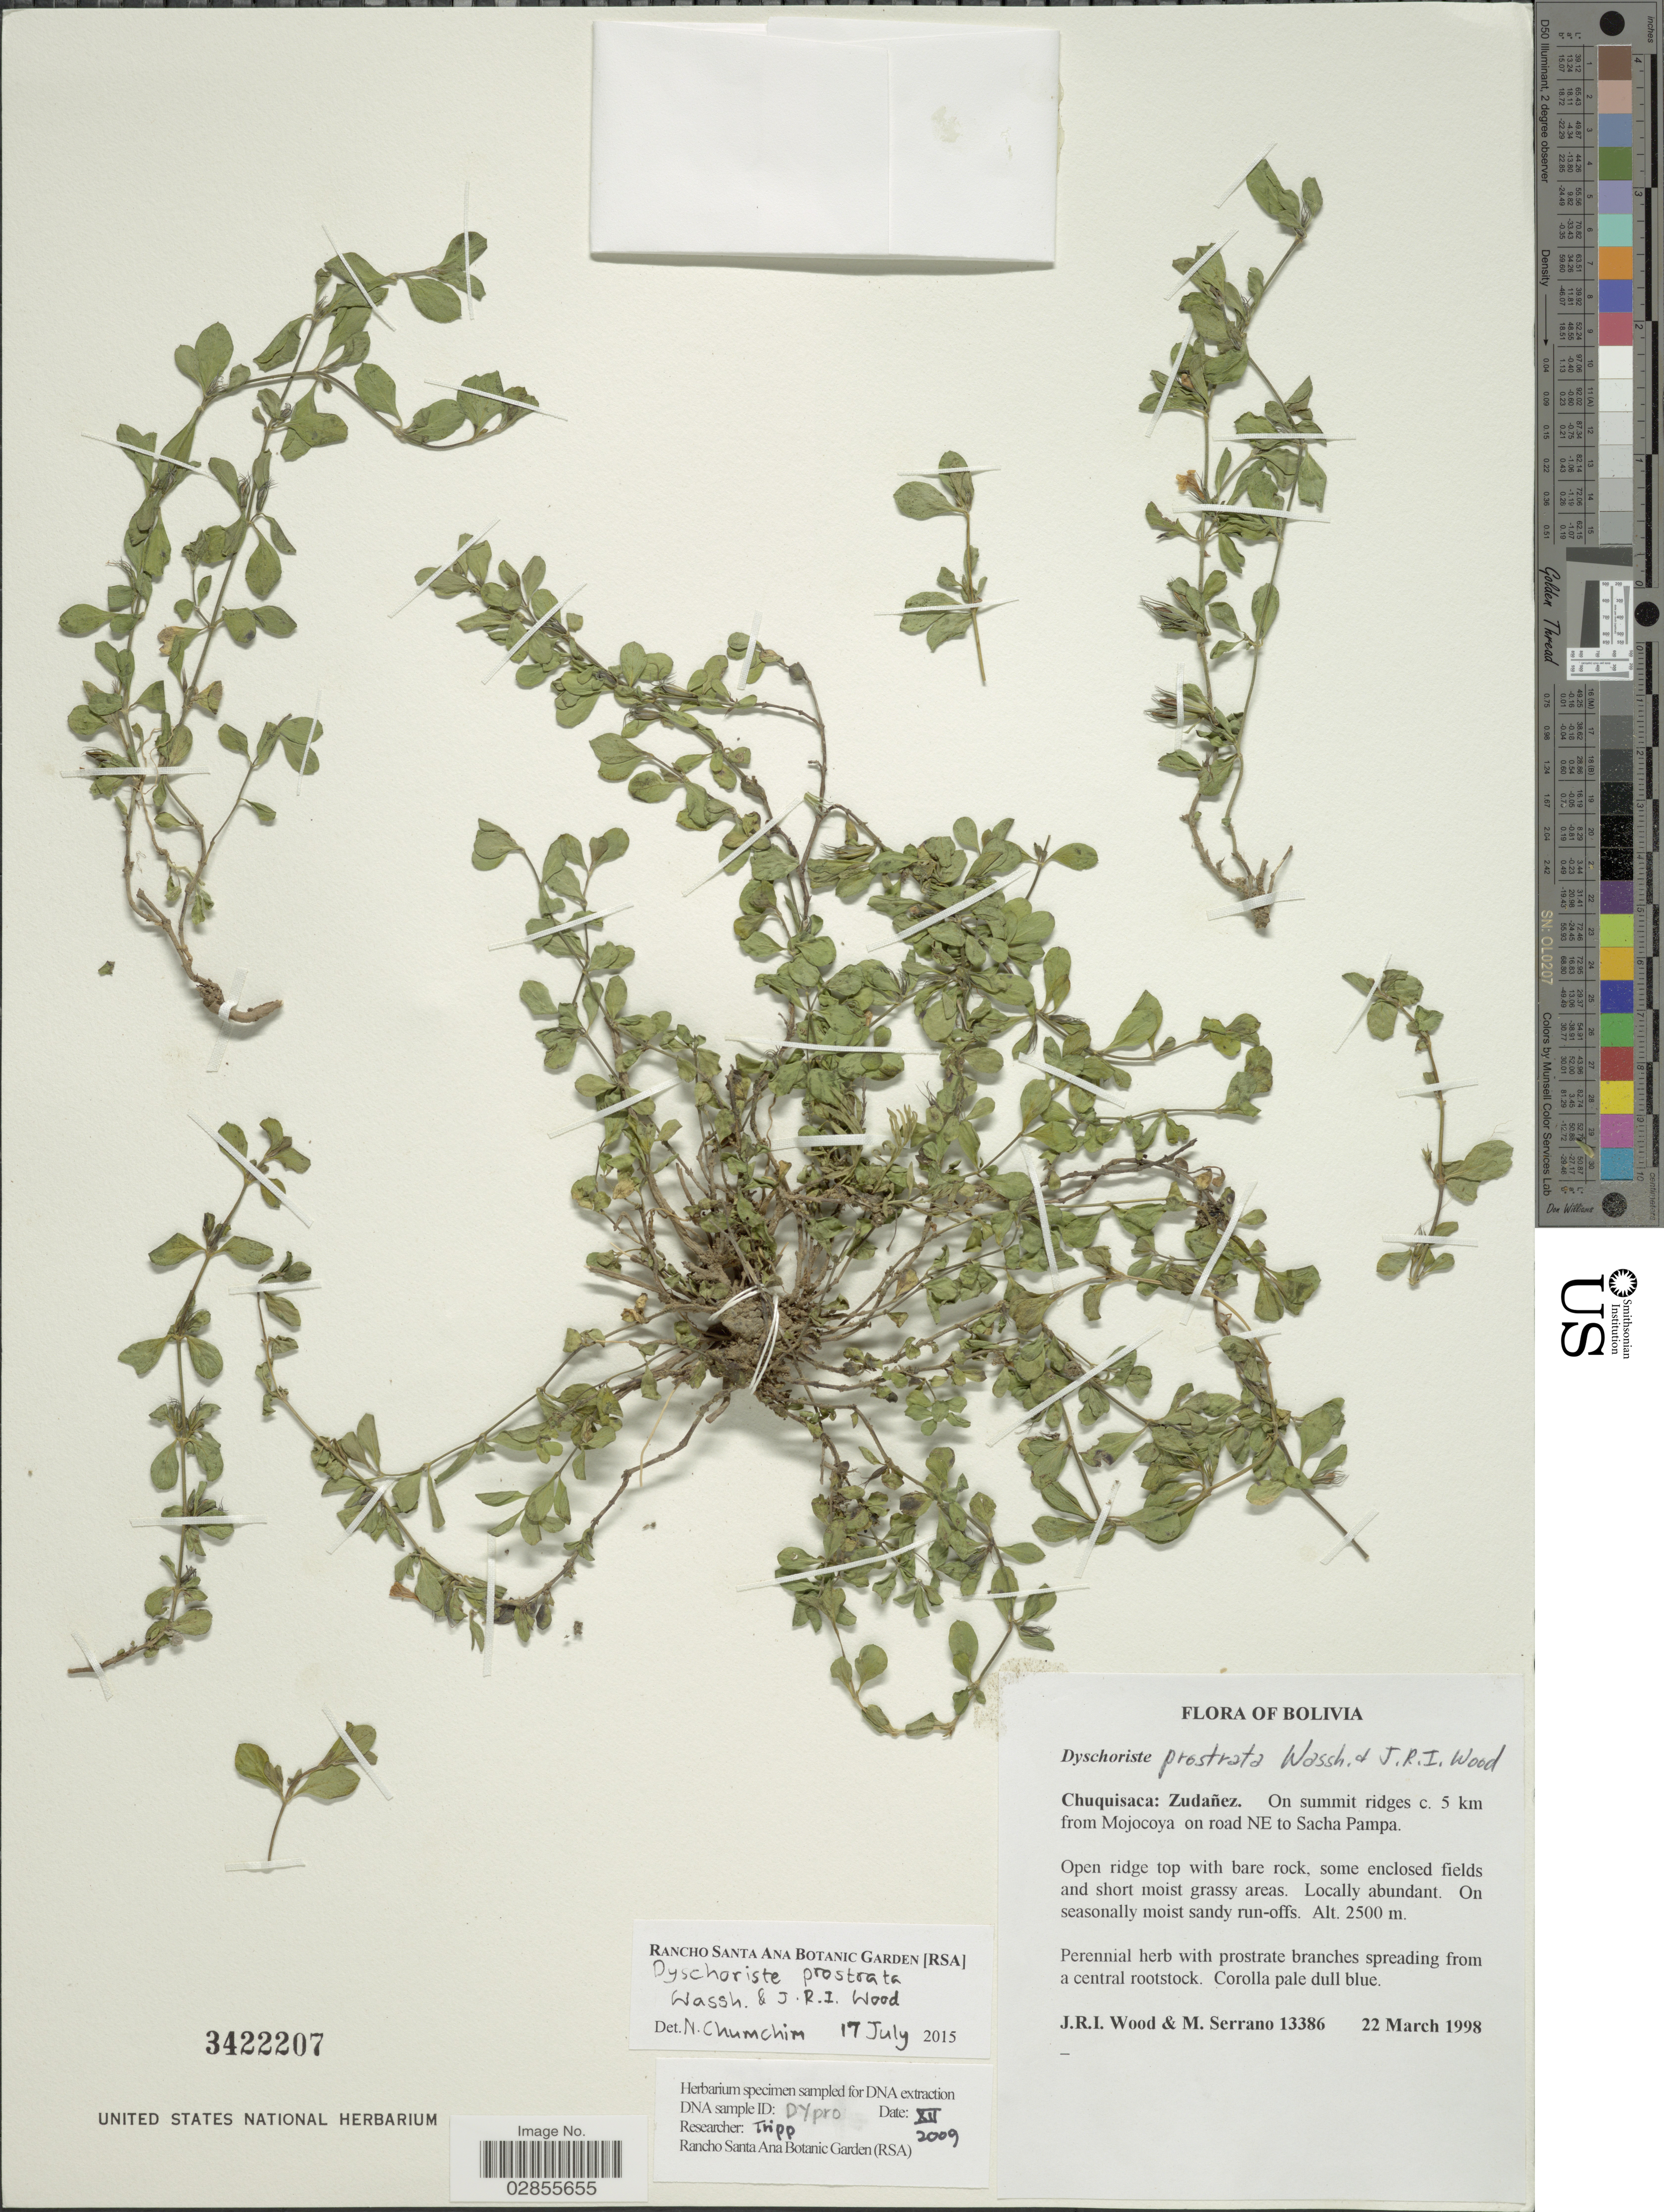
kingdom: Plantae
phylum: Tracheophyta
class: Magnoliopsida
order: Lamiales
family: Acanthaceae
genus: Dyschoriste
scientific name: Dyschoriste prostrata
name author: Wassh. & J.R.I. Wood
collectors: J. R. I. Wood & M. Serrano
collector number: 13386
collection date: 1998-03-22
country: Bolivia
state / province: Chuquisaca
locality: Zudañez. On summit ridges c. 5 km from Mojocoya on road NE to Sacha Pampa.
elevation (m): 2500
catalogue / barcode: US 3422207